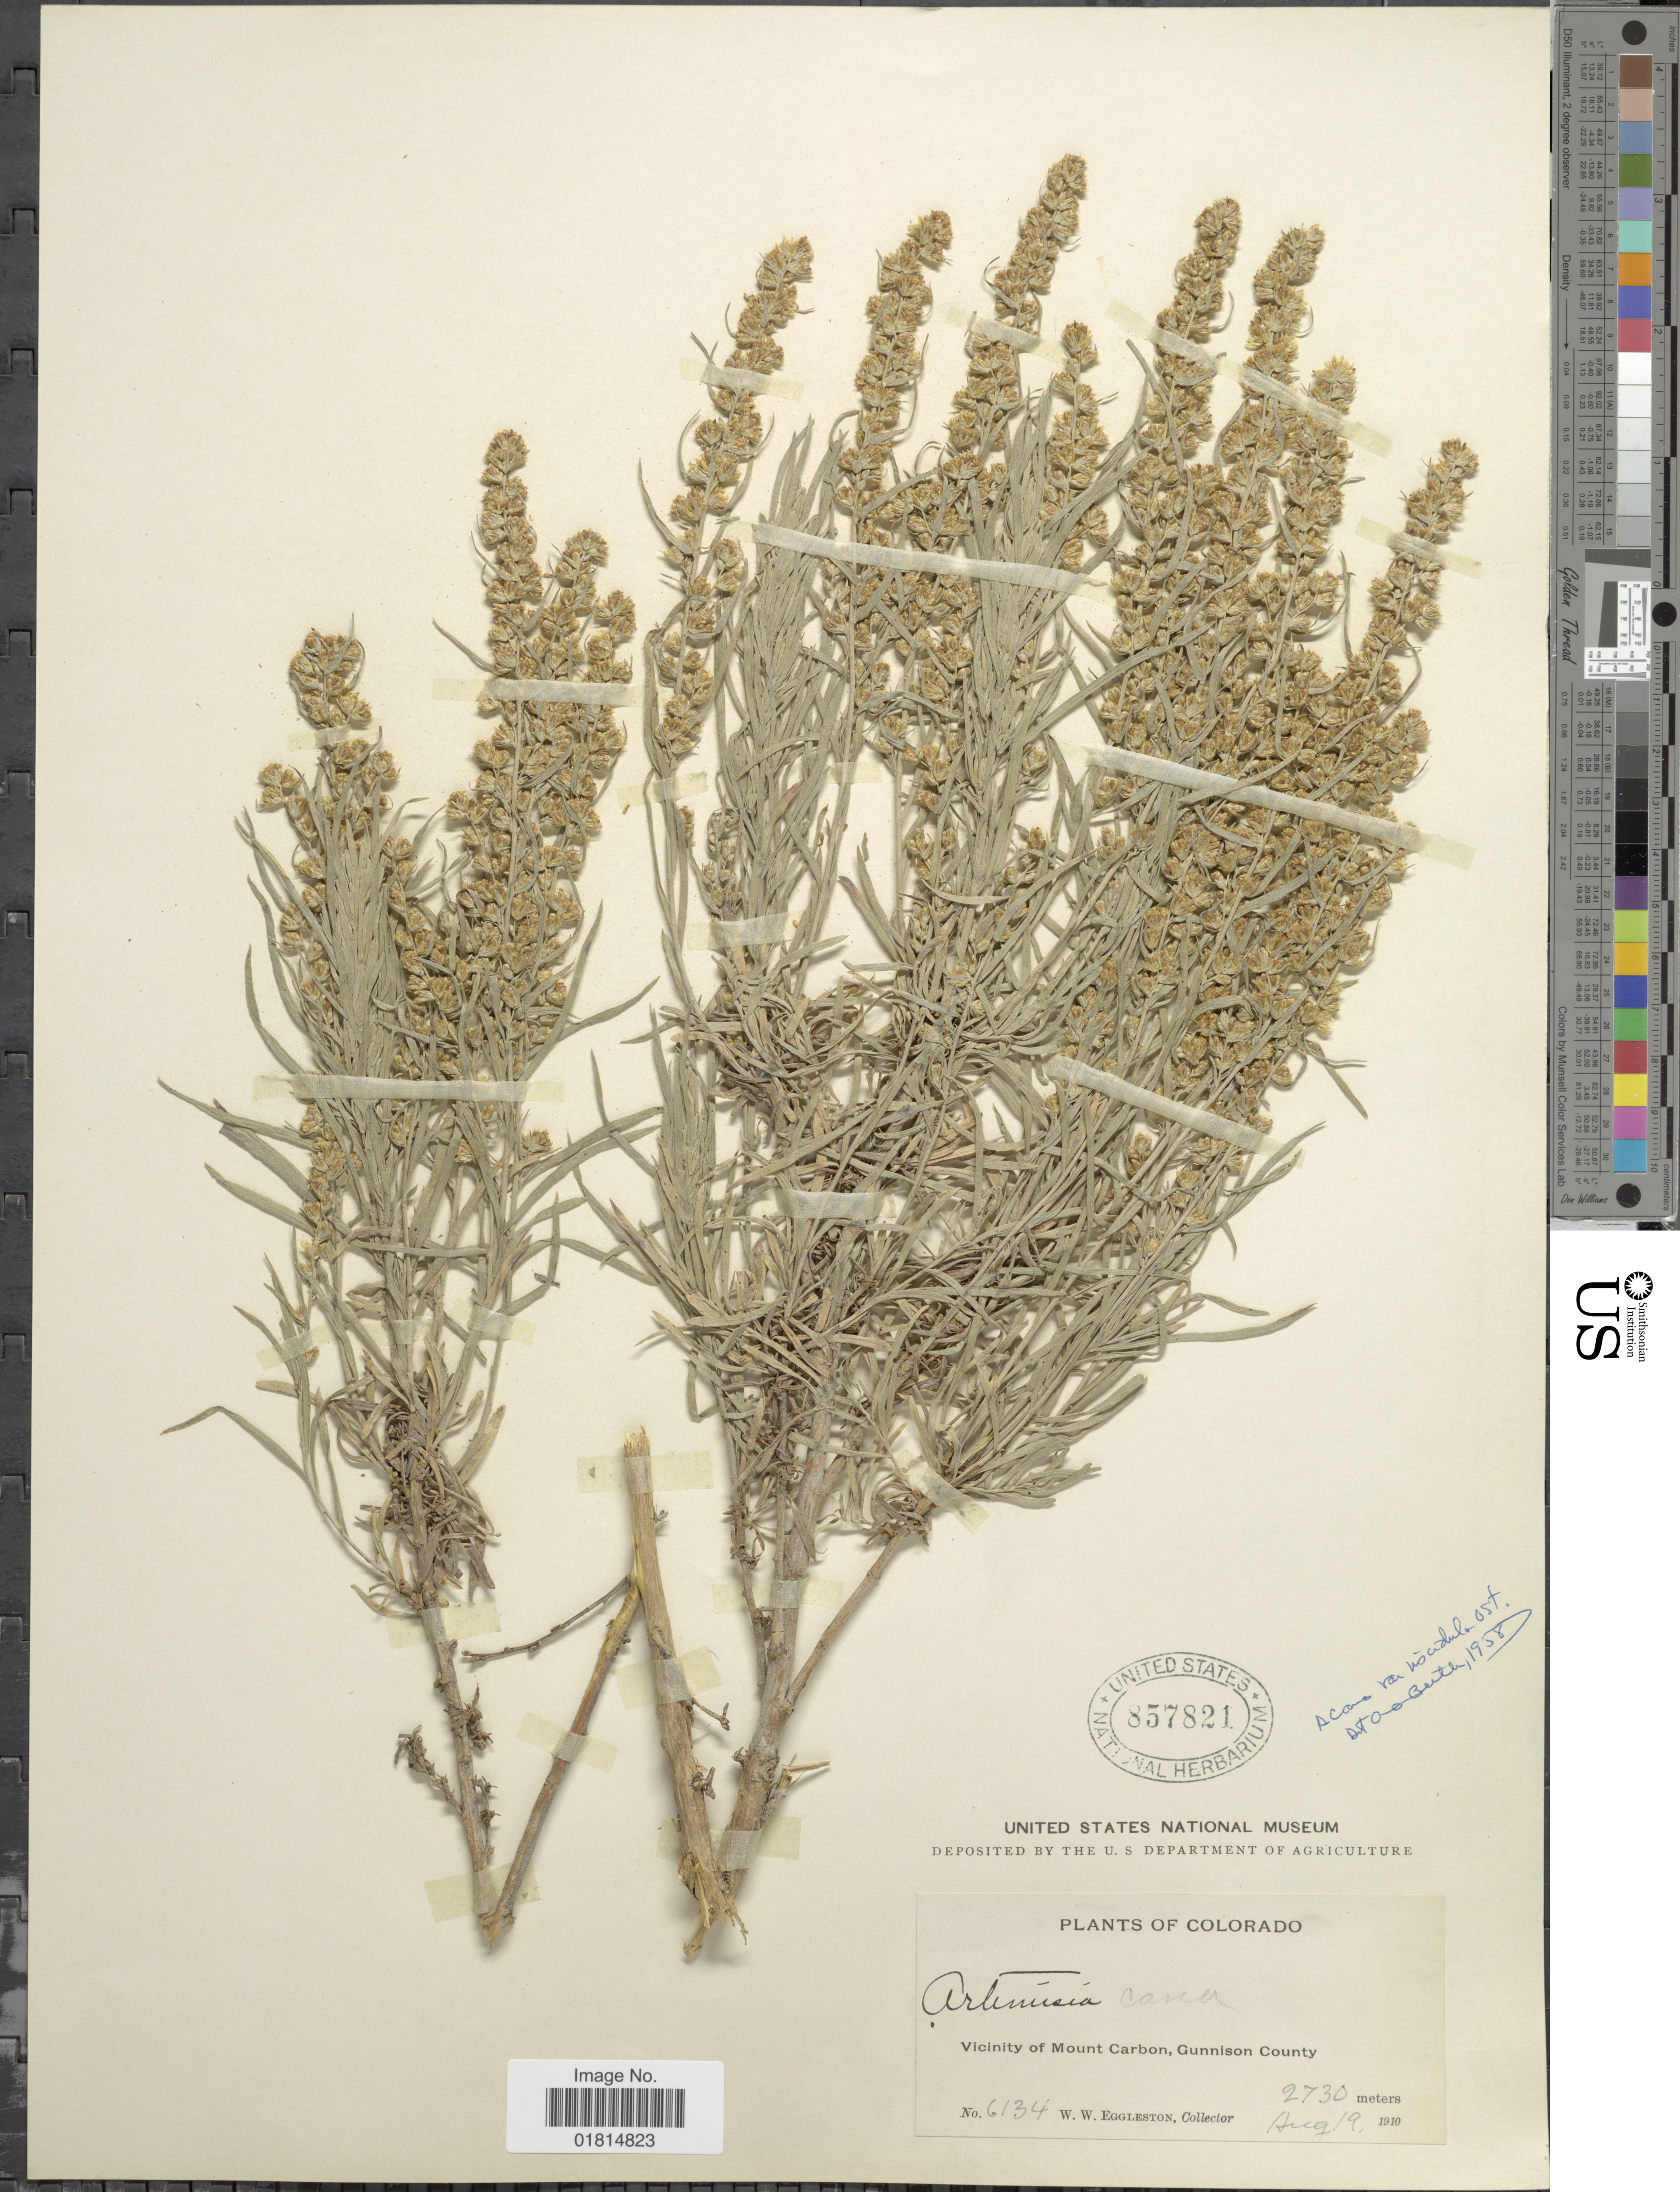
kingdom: Plantae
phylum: Tracheophyta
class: Magnoliopsida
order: Asterales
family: Asteraceae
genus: Artemisia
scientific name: Artemisia cana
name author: Pursh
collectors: W. W. Eggleston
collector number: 6134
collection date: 1910-08-19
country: United States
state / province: Colorado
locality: Vicinity of Mount Carbon, Gunnison County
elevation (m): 2730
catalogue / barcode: US 857821